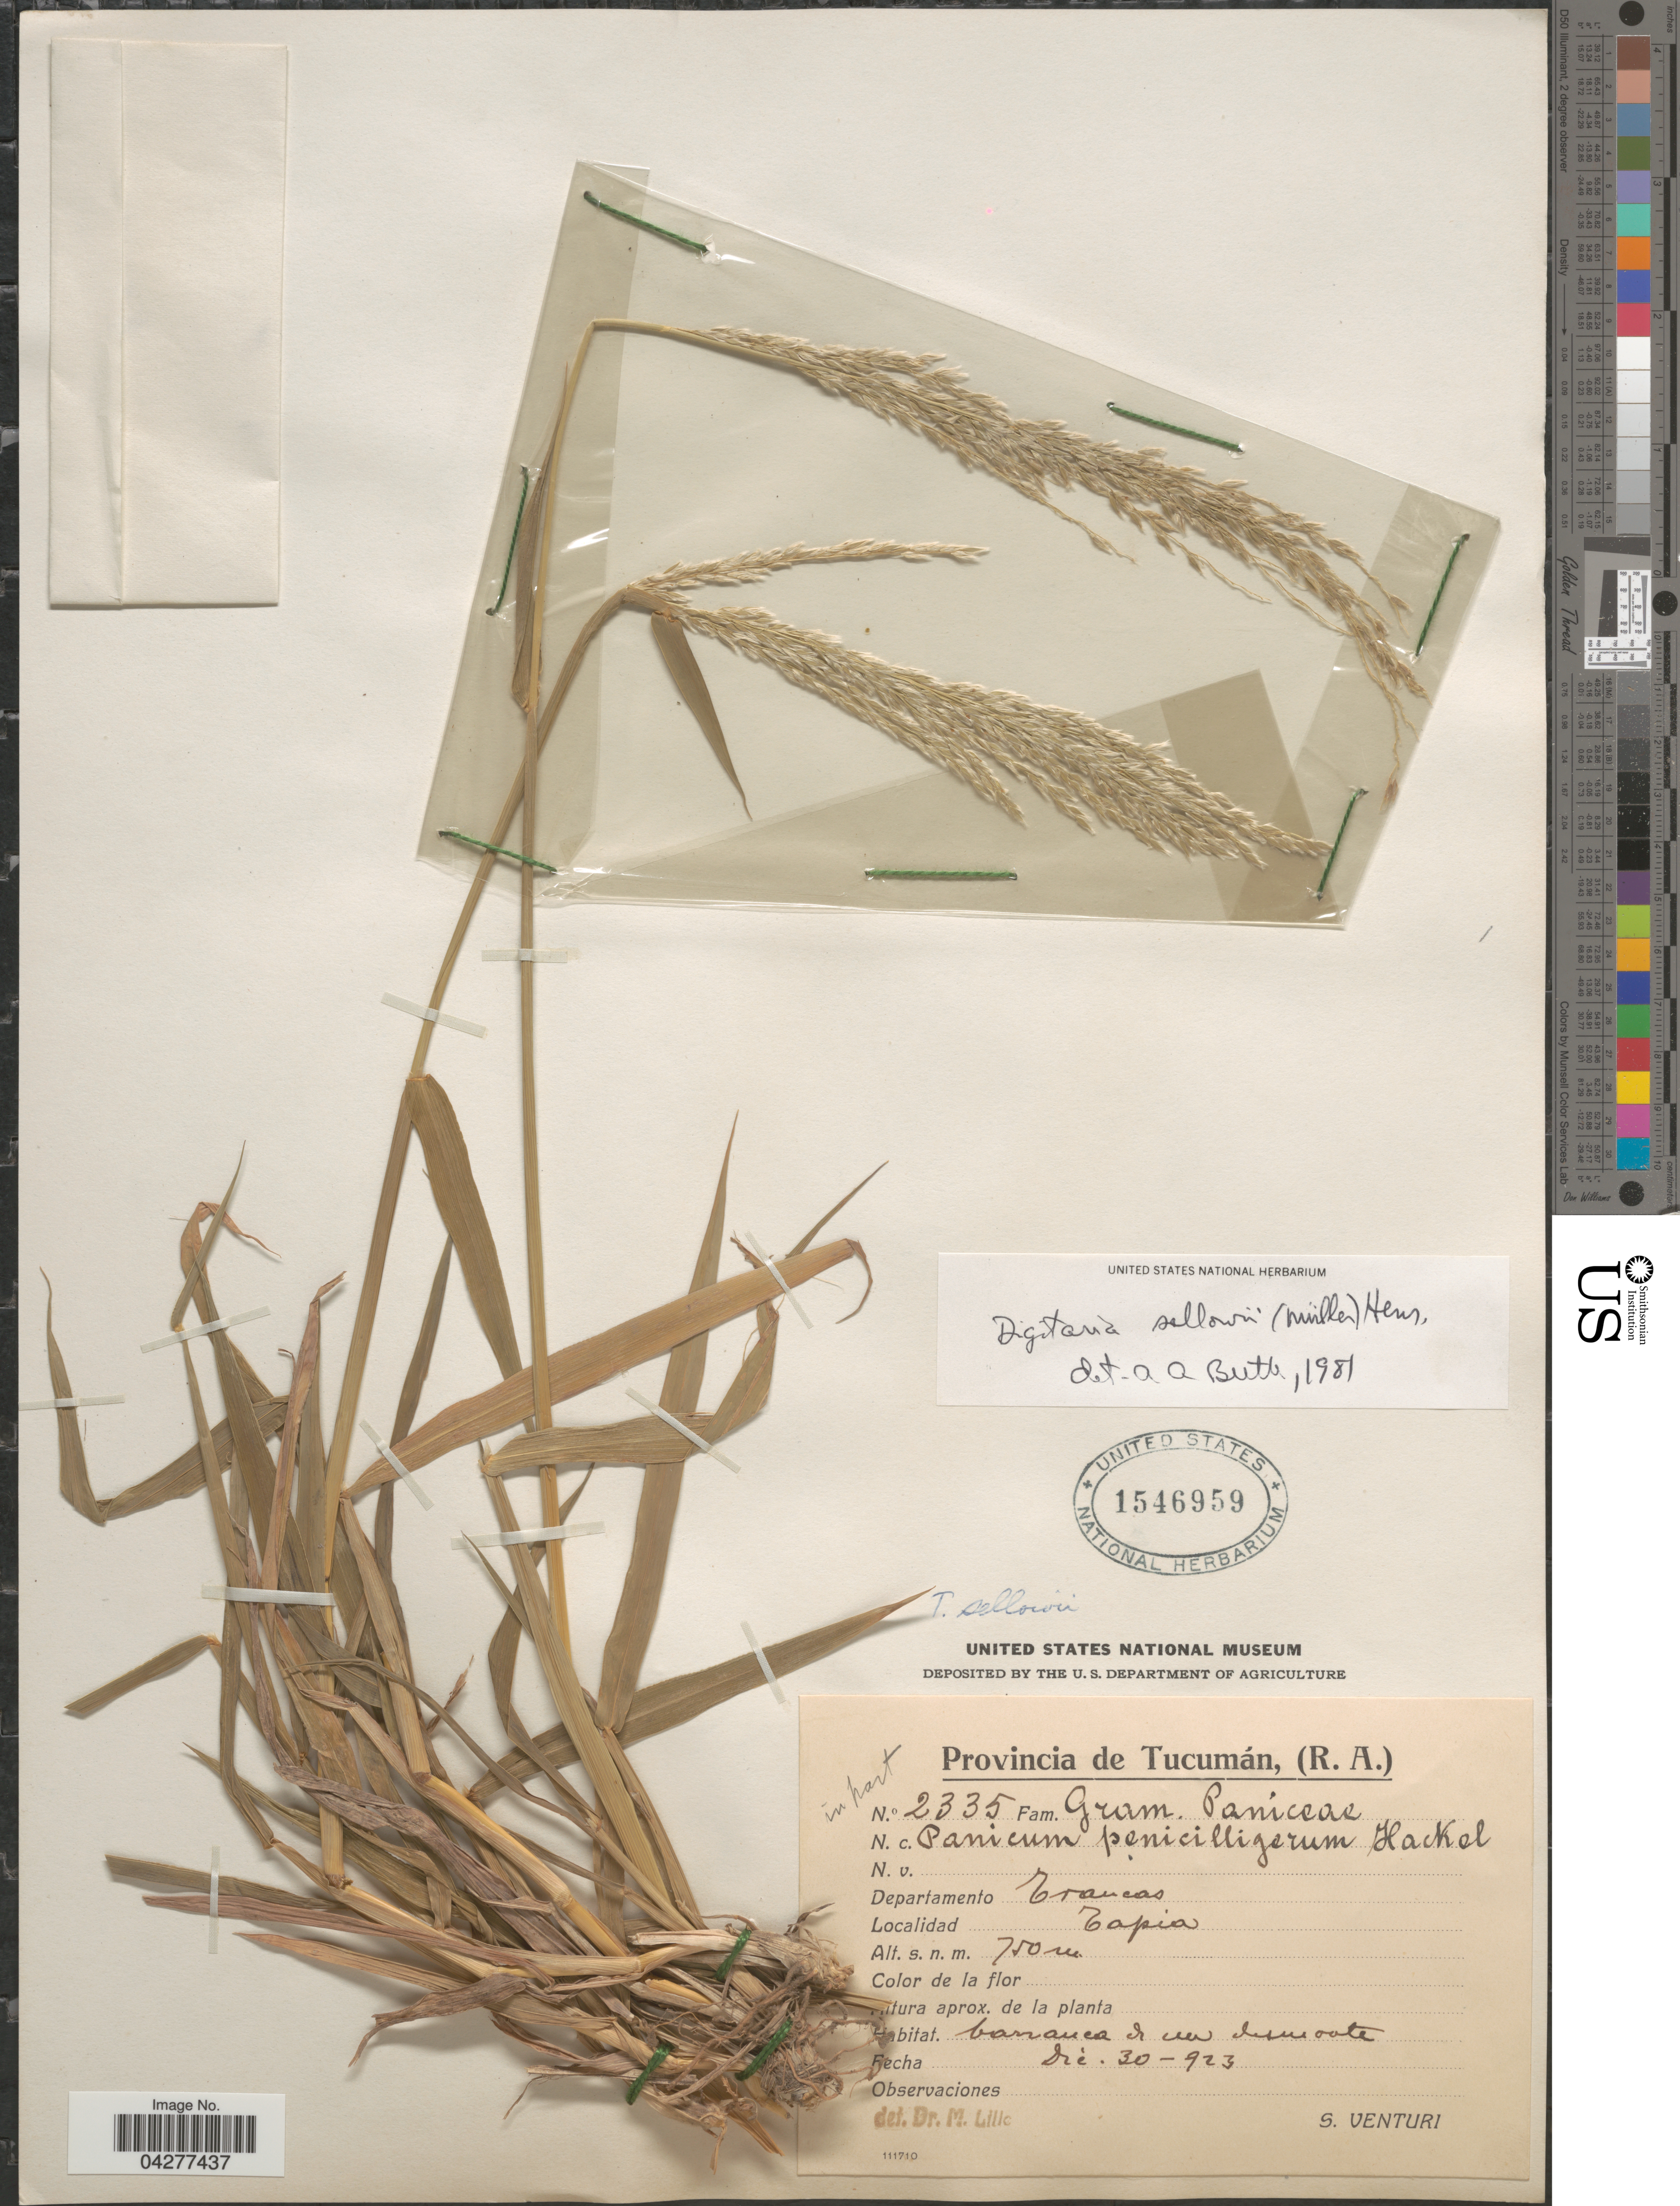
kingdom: Plantae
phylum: Tracheophyta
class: Liliopsida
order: Poales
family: Poaceae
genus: Digitaria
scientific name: Digitaria sellowii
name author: (Müll. Hal.) Henr.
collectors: S. Venturi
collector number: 2335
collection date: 1923-12-30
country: Argentina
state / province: Tucuman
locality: (R.A.) Departamento Trancas. Tapia.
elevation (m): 750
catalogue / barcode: US 1546959